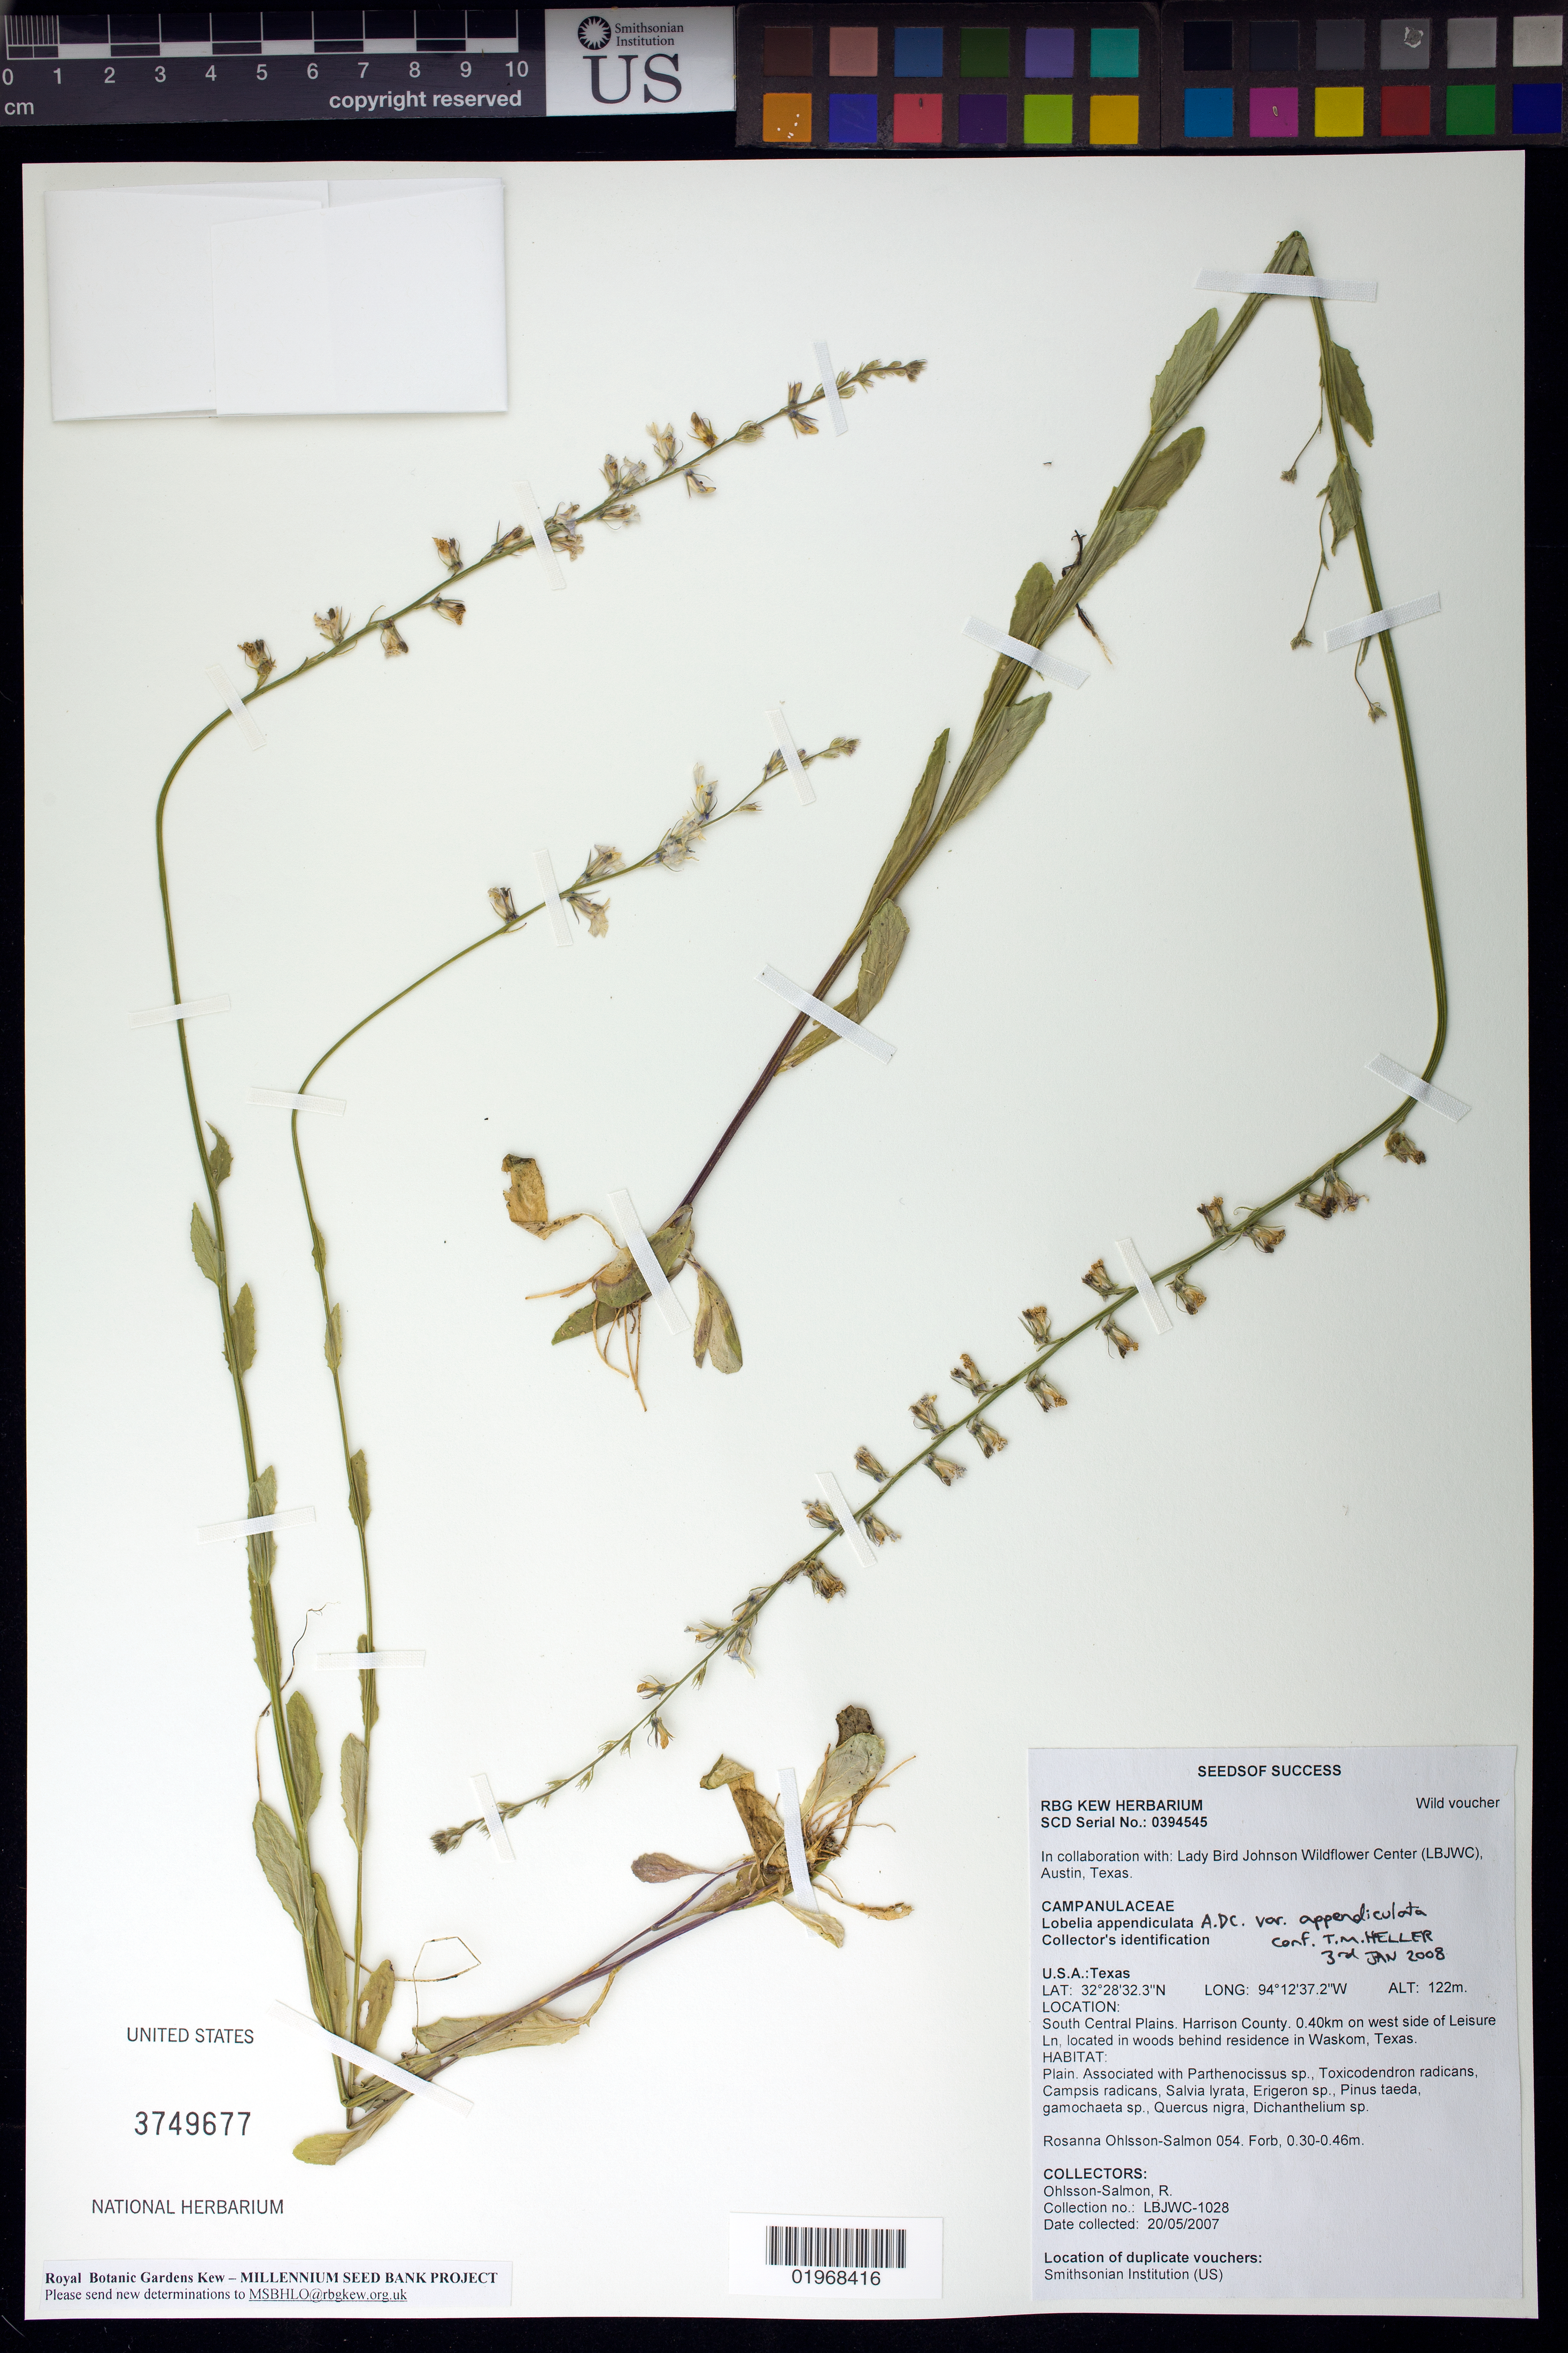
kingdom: Plantae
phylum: Tracheophyta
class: Magnoliopsida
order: Asterales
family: Campanulaceae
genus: Lobelia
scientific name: Lobelia appendiculata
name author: A. DC.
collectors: R. Ohlsson-Salmon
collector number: LBJWC-1028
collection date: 2007-05-20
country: United States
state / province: Texas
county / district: Harris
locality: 0.4 km on west side of Leisure Ln, in woods behind residence in Waskom.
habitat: Plain. With Campsis radicans, Salvia lyrata, Pinus taeda, ect.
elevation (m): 122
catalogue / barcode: US 3749677